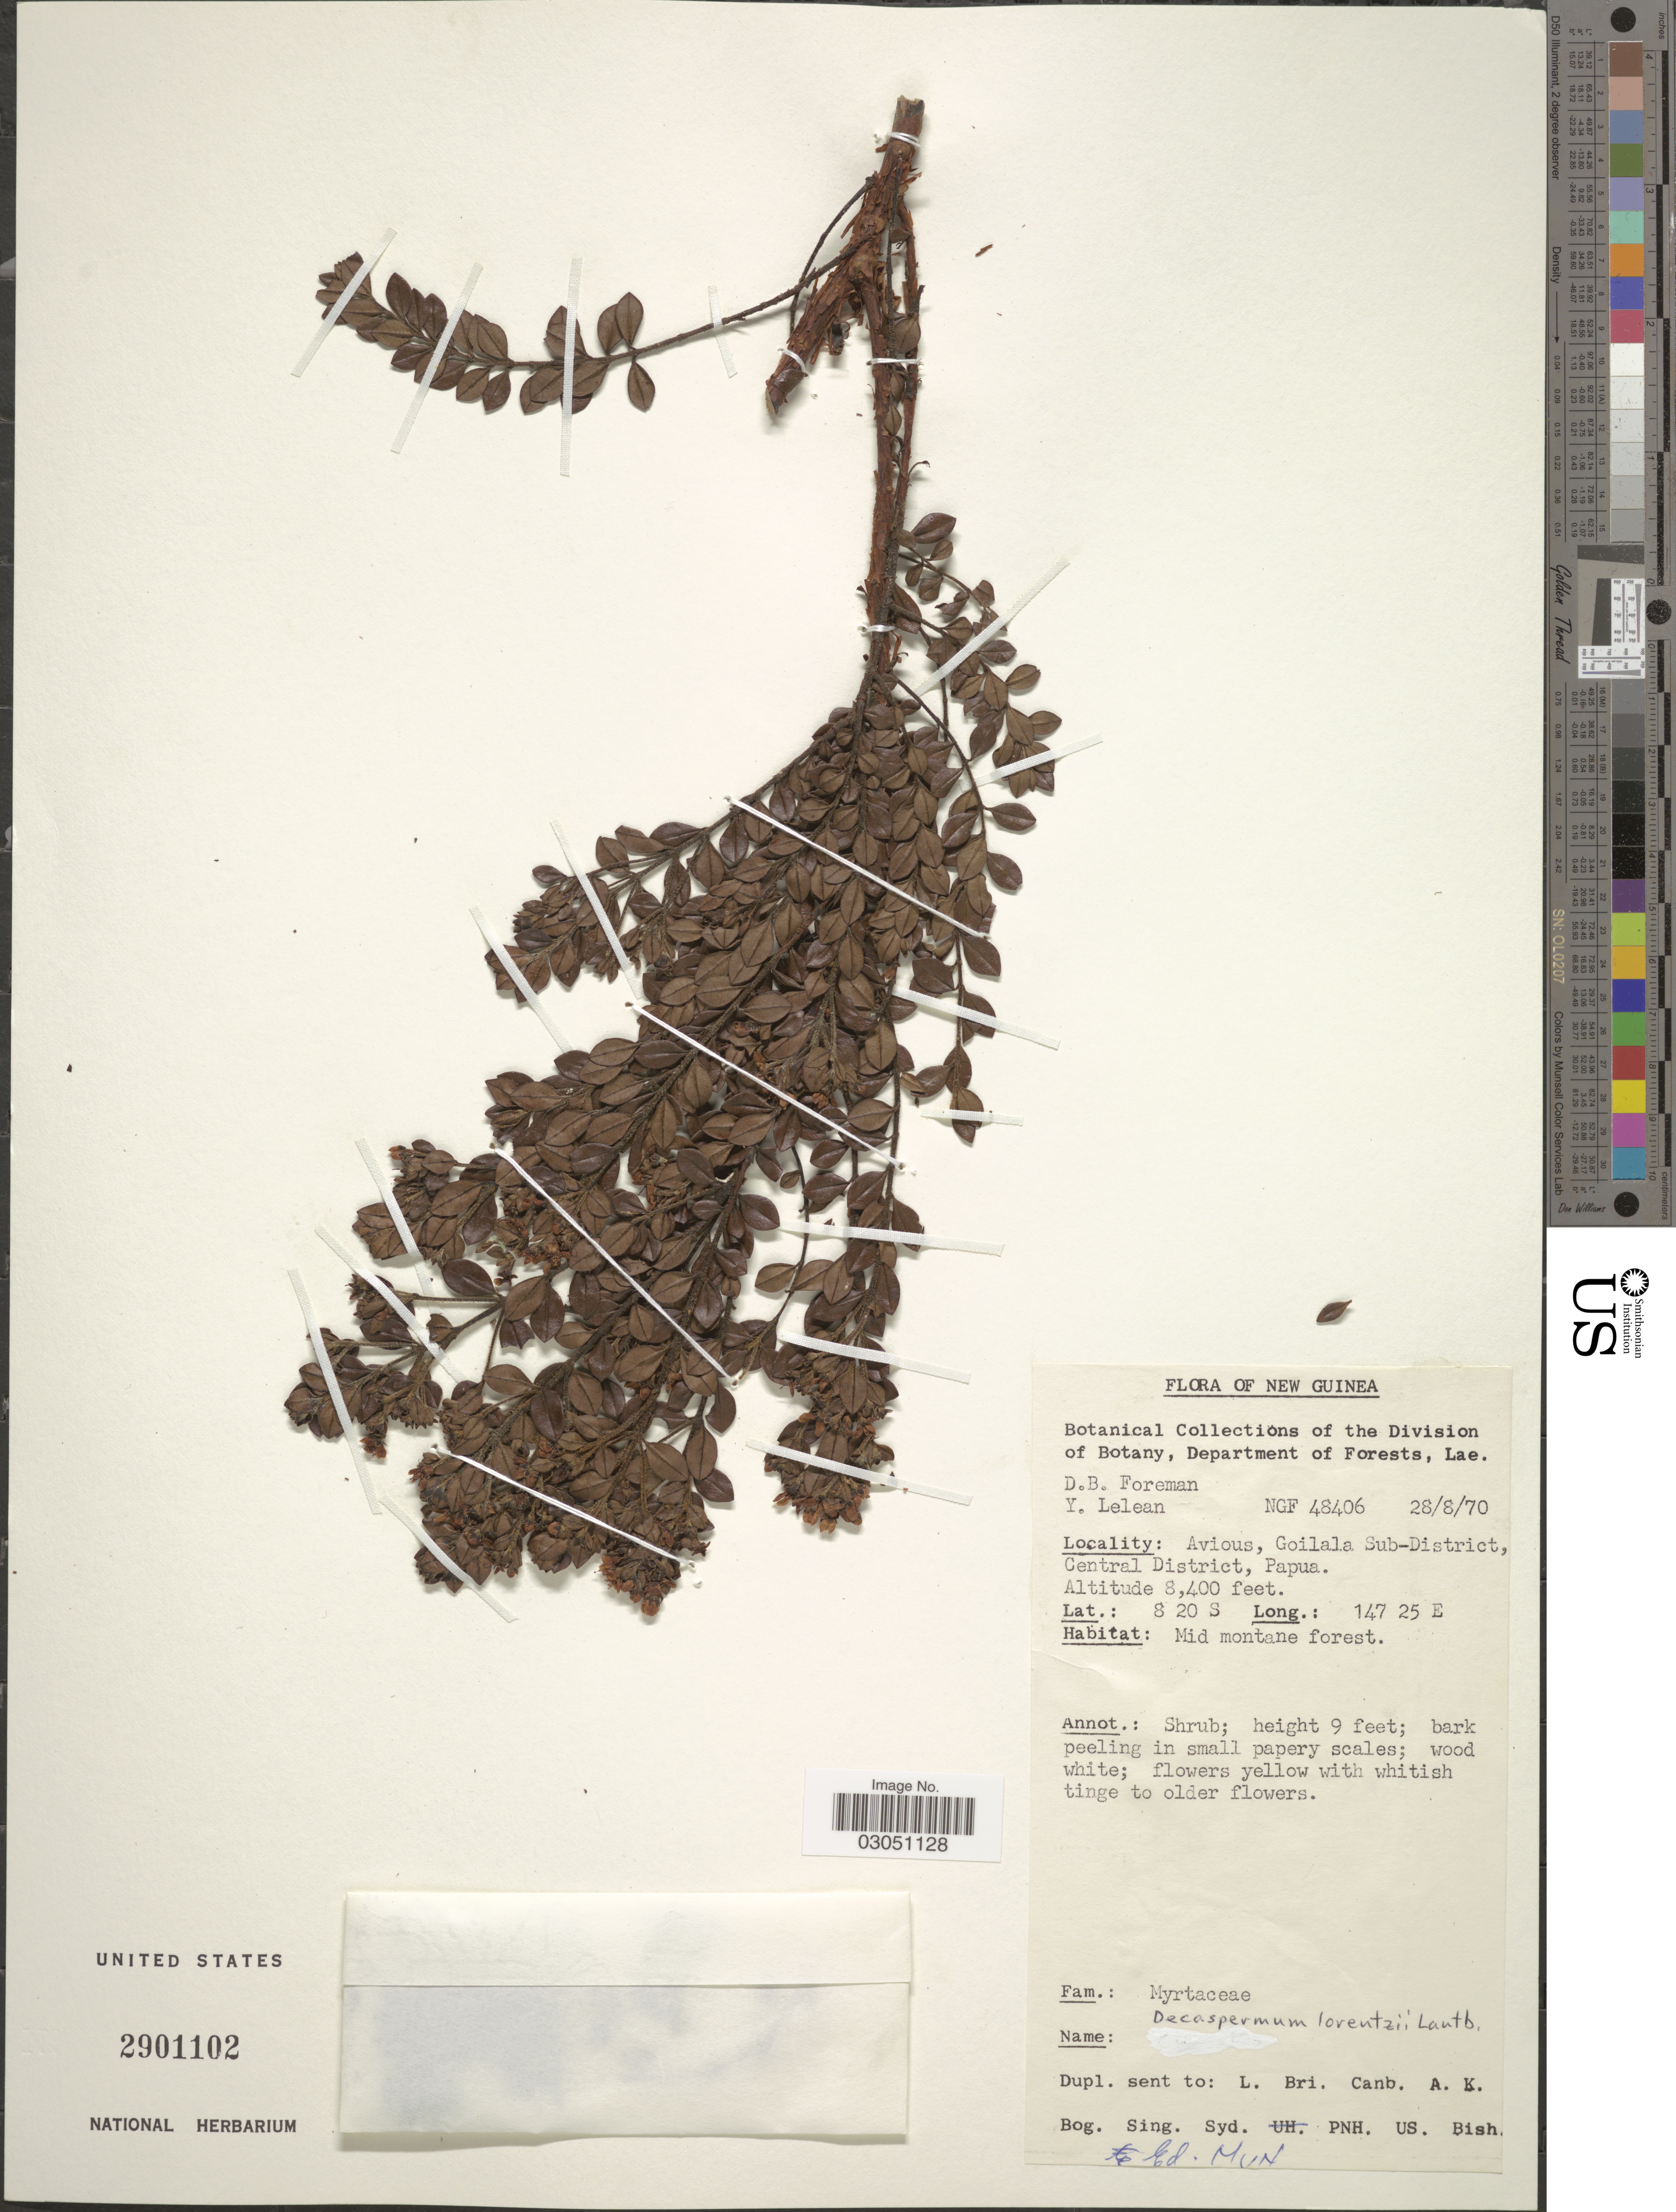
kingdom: Plantae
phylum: Tracheophyta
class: Magnoliopsida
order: Myrtales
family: Myrtaceae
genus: Decaspermum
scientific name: Decaspermum lorentzii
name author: Lauterb.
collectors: D. Foreman & Y. Lelean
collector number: NGF48406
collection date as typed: Transcribed d/m/y: 28/8/70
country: Papua New Guinea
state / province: Central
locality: New Guinea. Avious, Goilala Sub-District, Central District, Papua.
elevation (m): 2560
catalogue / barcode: US 2901102